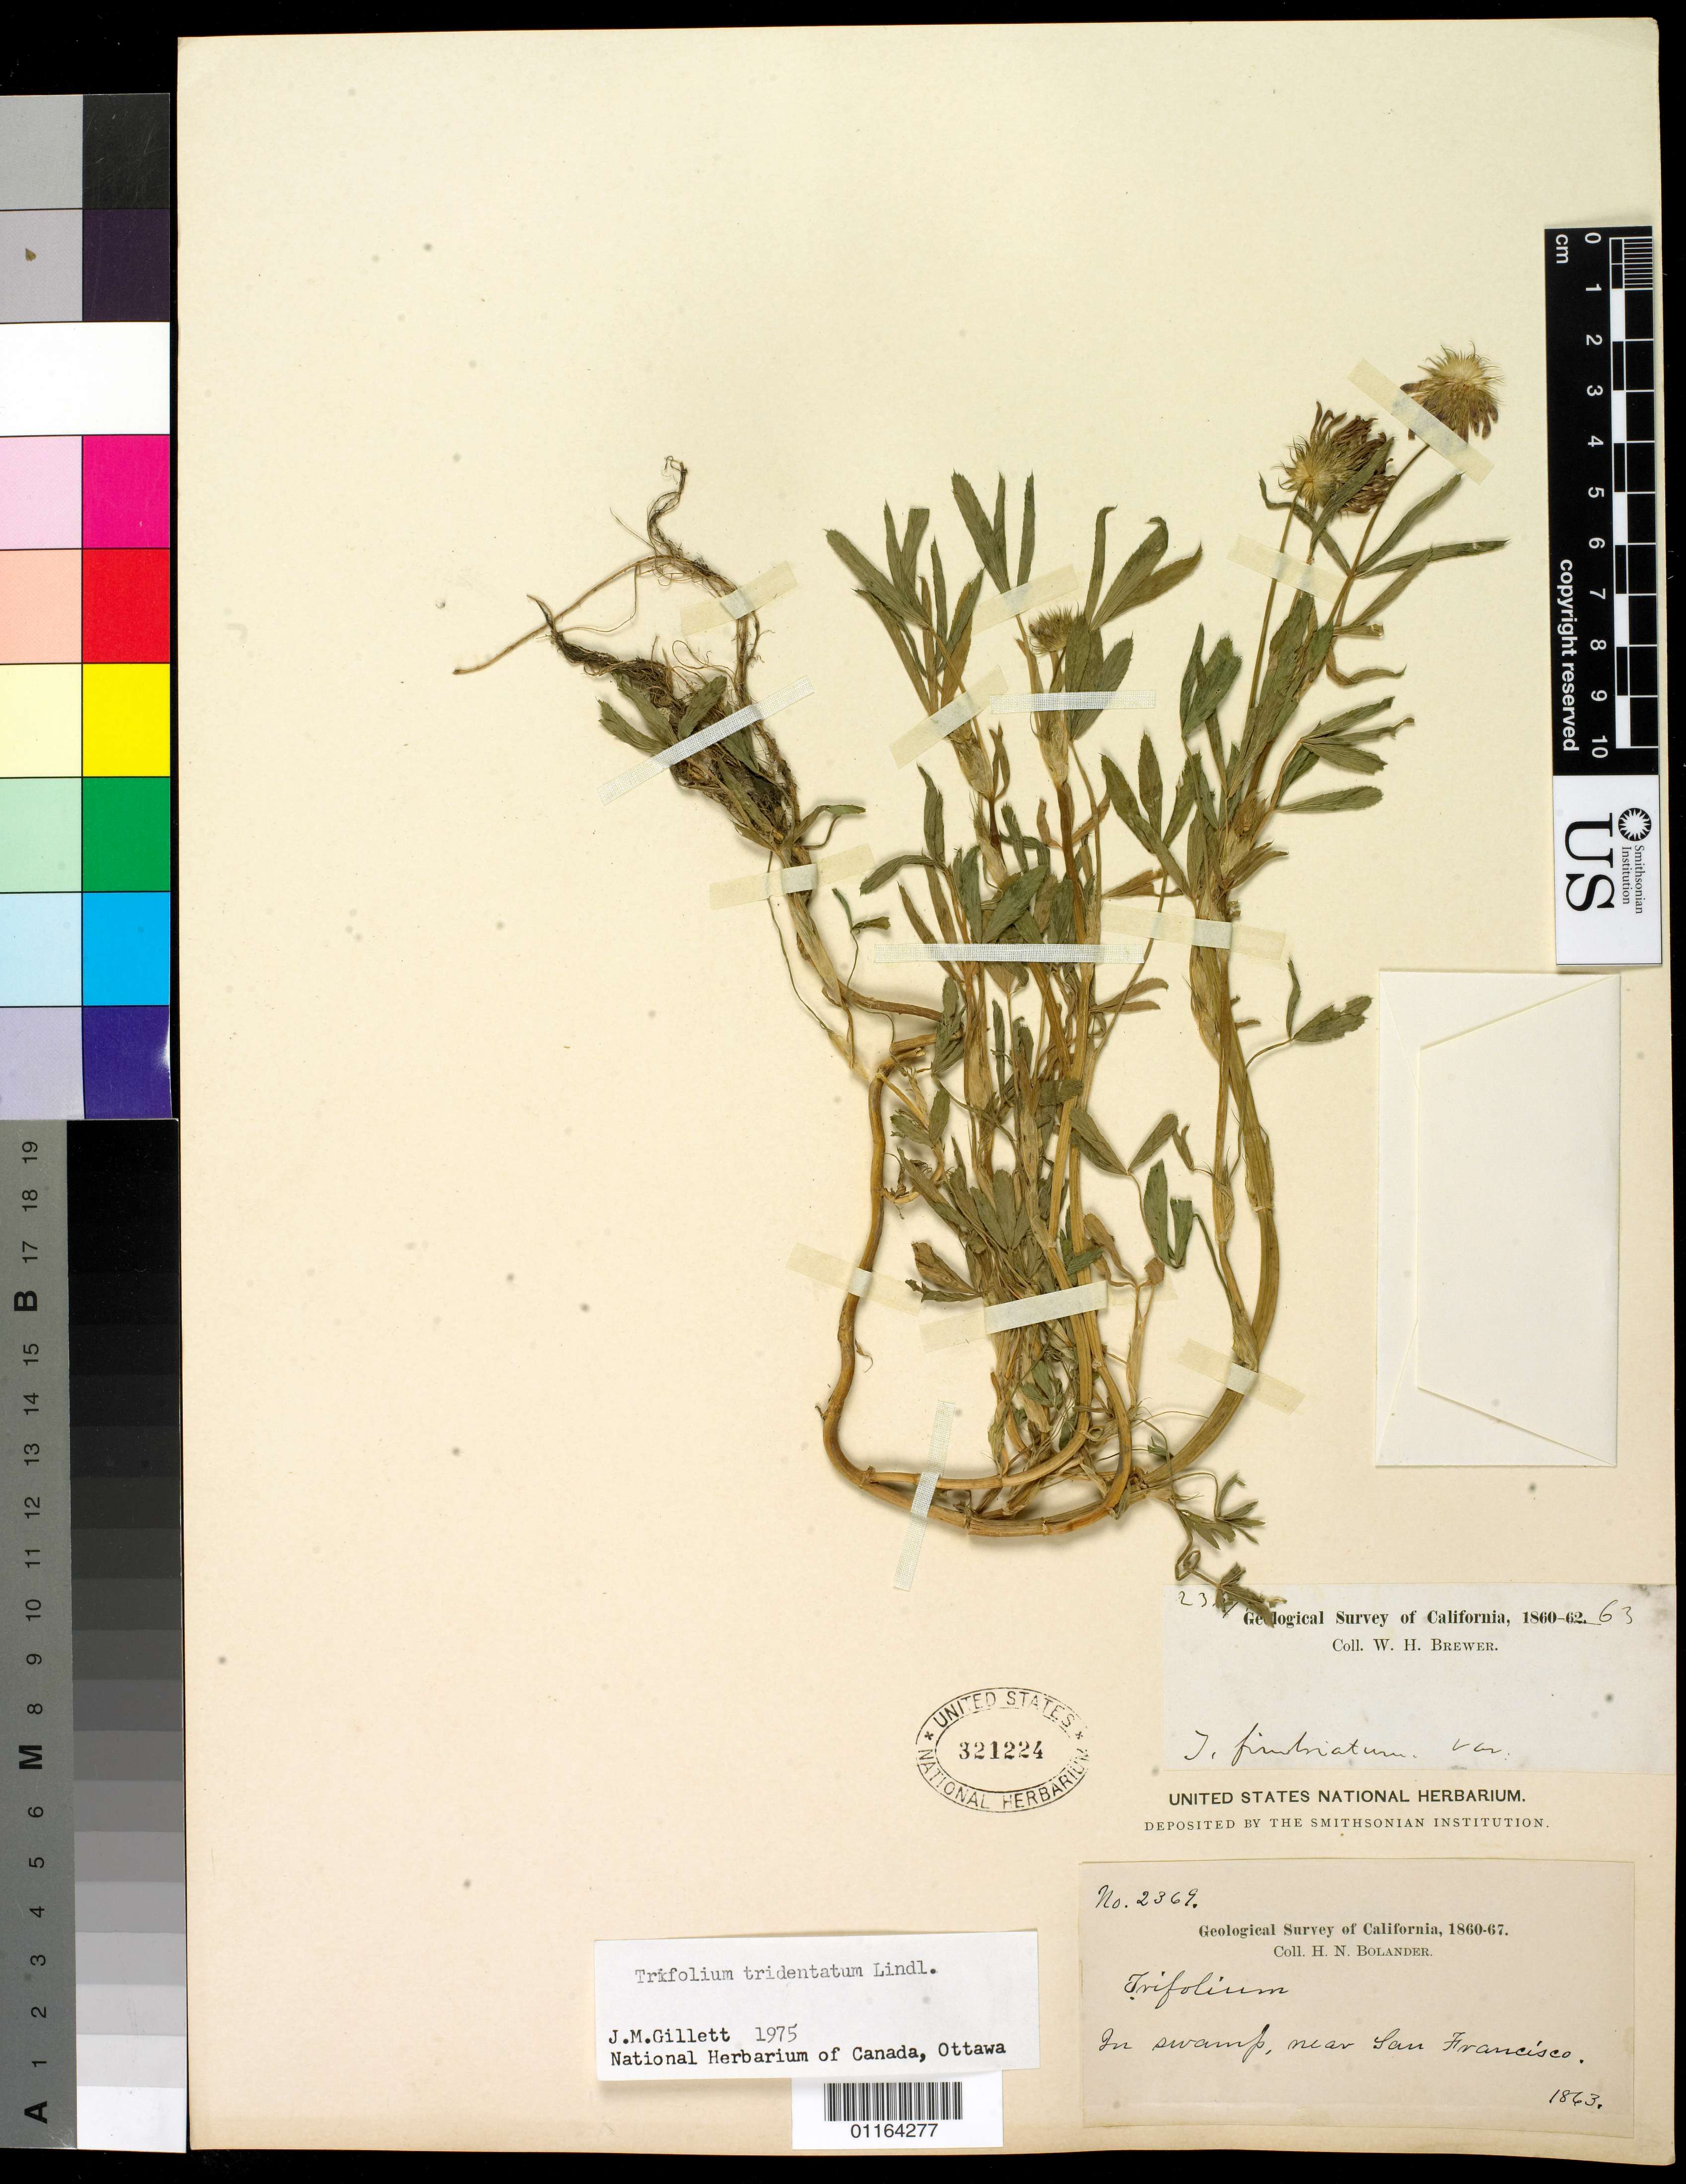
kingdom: Plantae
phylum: Tracheophyta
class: Magnoliopsida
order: Fabales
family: Fabaceae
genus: Trifolium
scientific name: Trifolium tridentatum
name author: Lindl.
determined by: Gillett, J. M.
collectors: H. Bolander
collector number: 6285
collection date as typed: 1863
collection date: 1863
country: United States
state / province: California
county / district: San Francisco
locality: Near San Francisco.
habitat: In swamp.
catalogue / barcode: US 321224